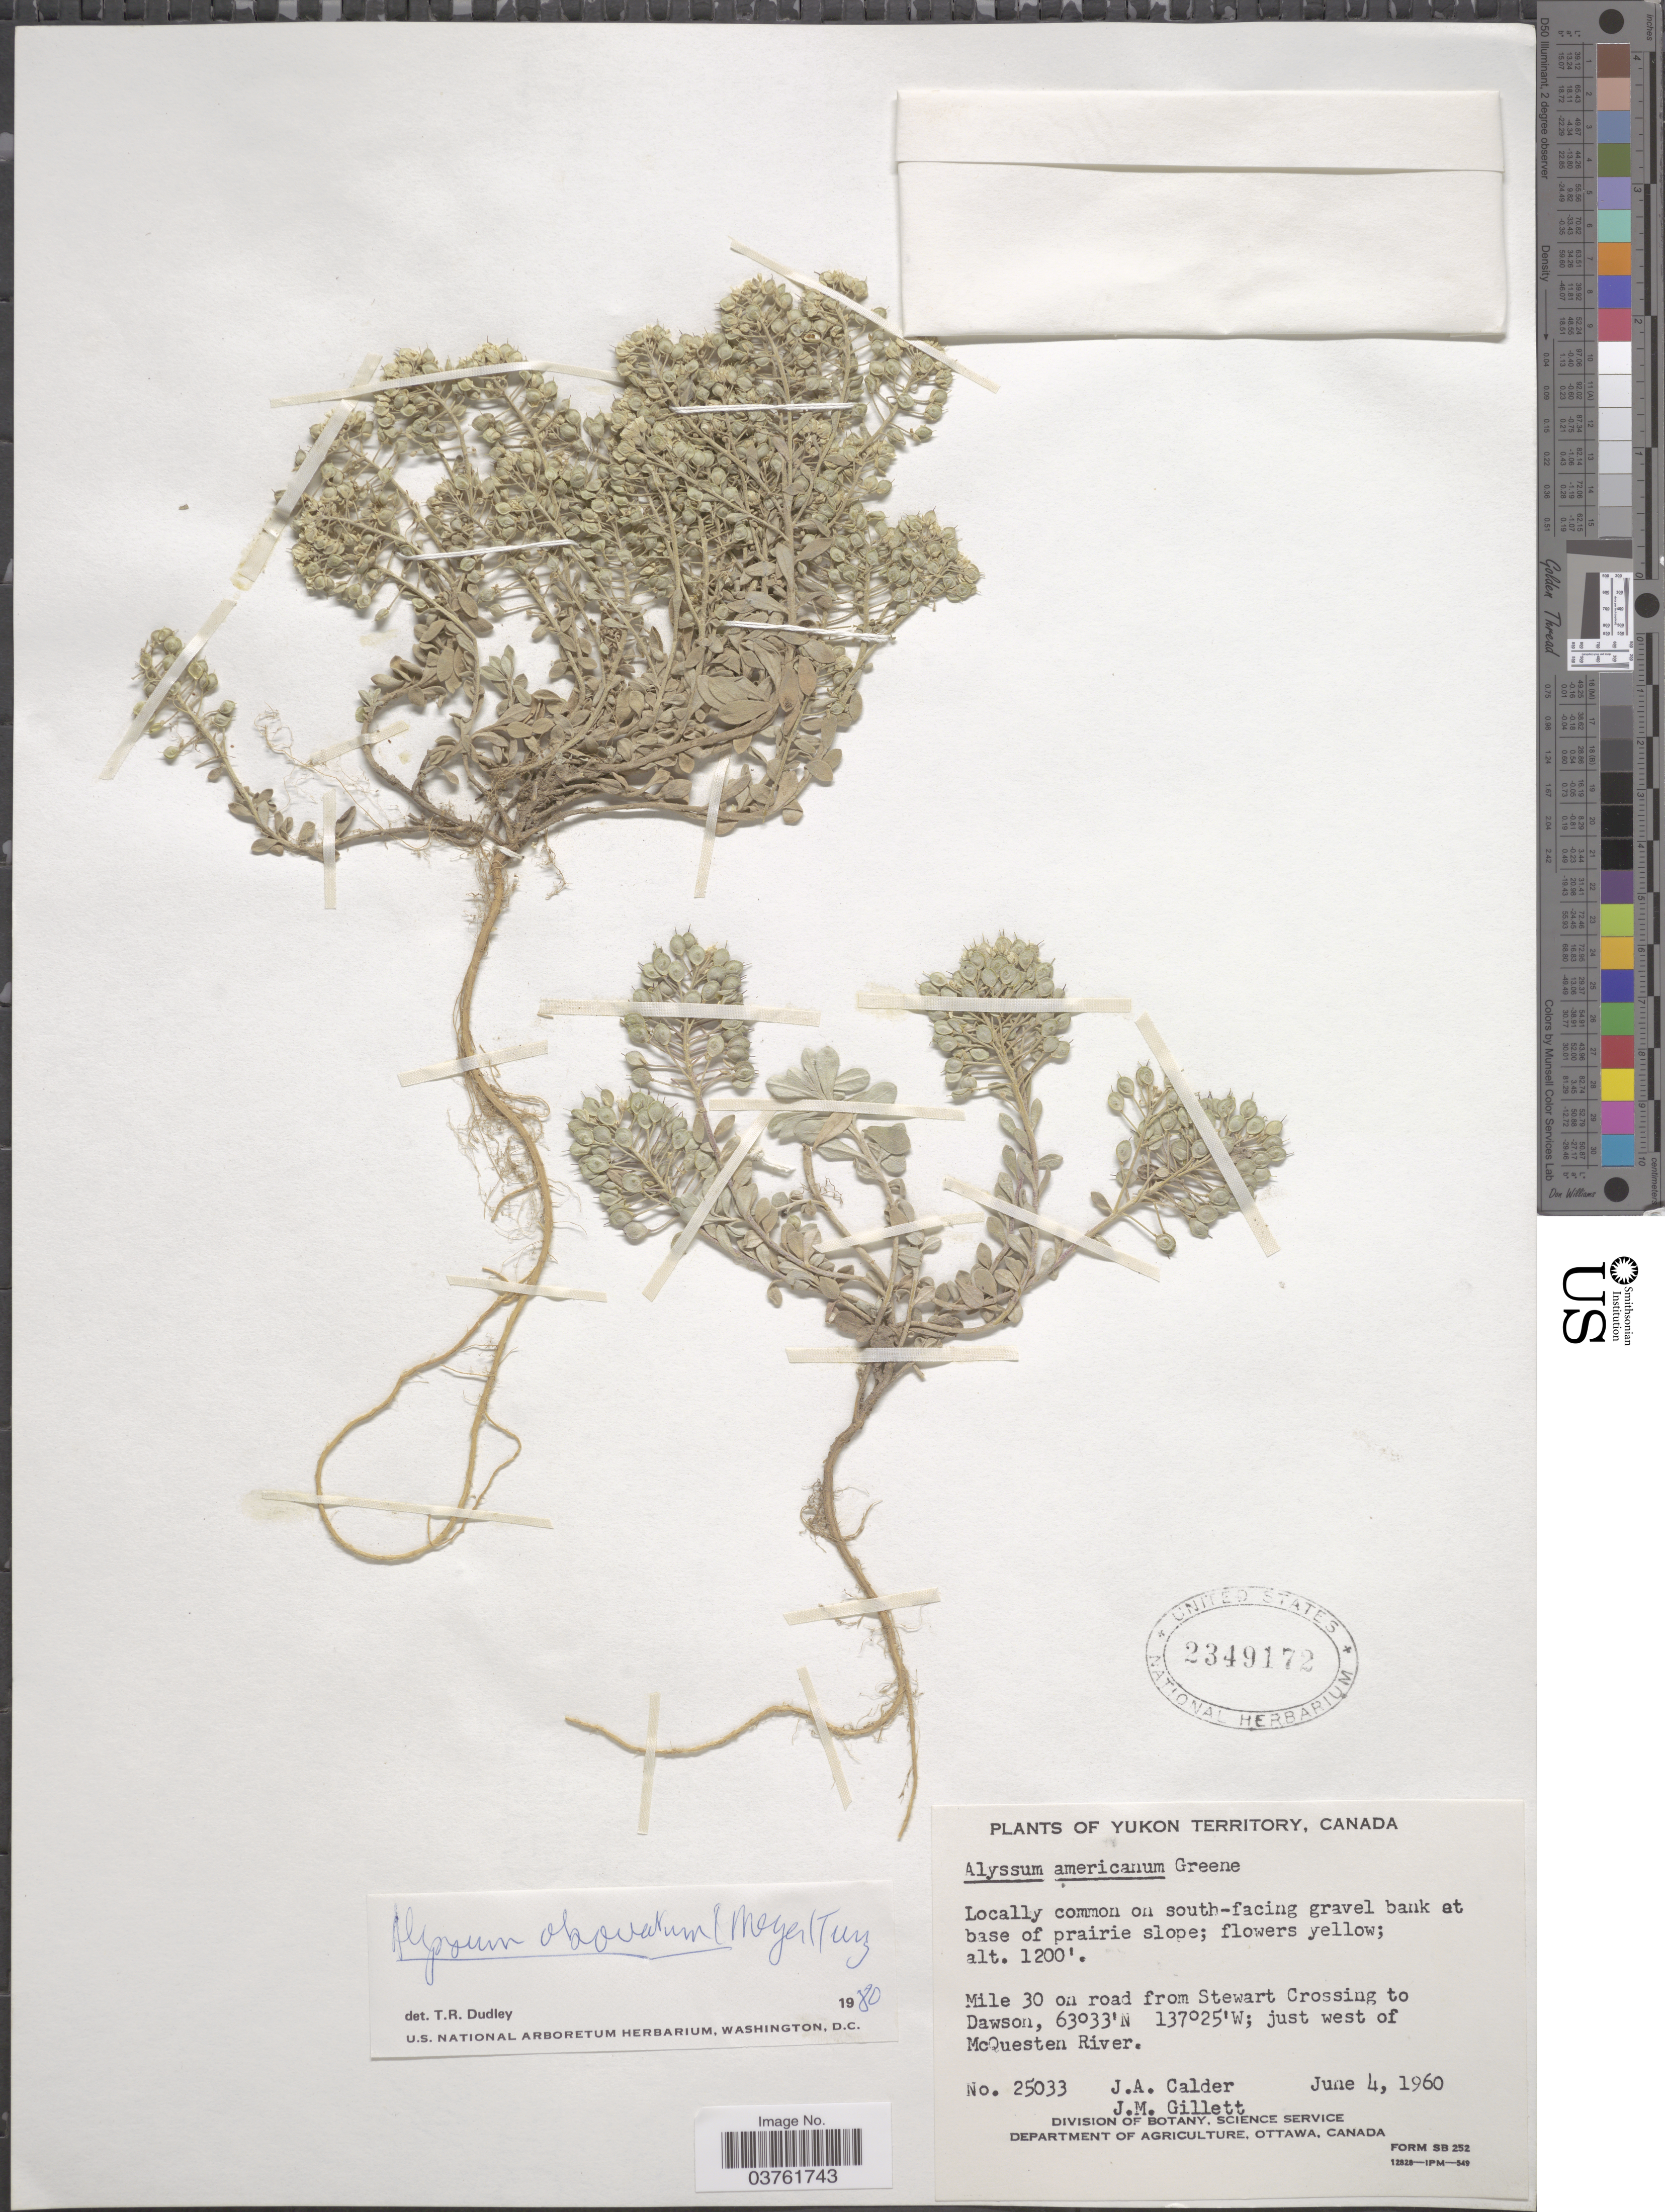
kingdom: Plantae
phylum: Tracheophyta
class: Magnoliopsida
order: Brassicales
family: Brassicaceae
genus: Alyssum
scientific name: Alyssum obovatum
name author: (C.A. Mey.) Turcz.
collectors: J. A. Calder & J. M. Gillett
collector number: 25033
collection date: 1960-06-04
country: Canada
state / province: Yukon Territory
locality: Mile 30 on road from Stewart Crossing to Dawson, just west of McQuesten River.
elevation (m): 366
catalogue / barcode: US 2349172